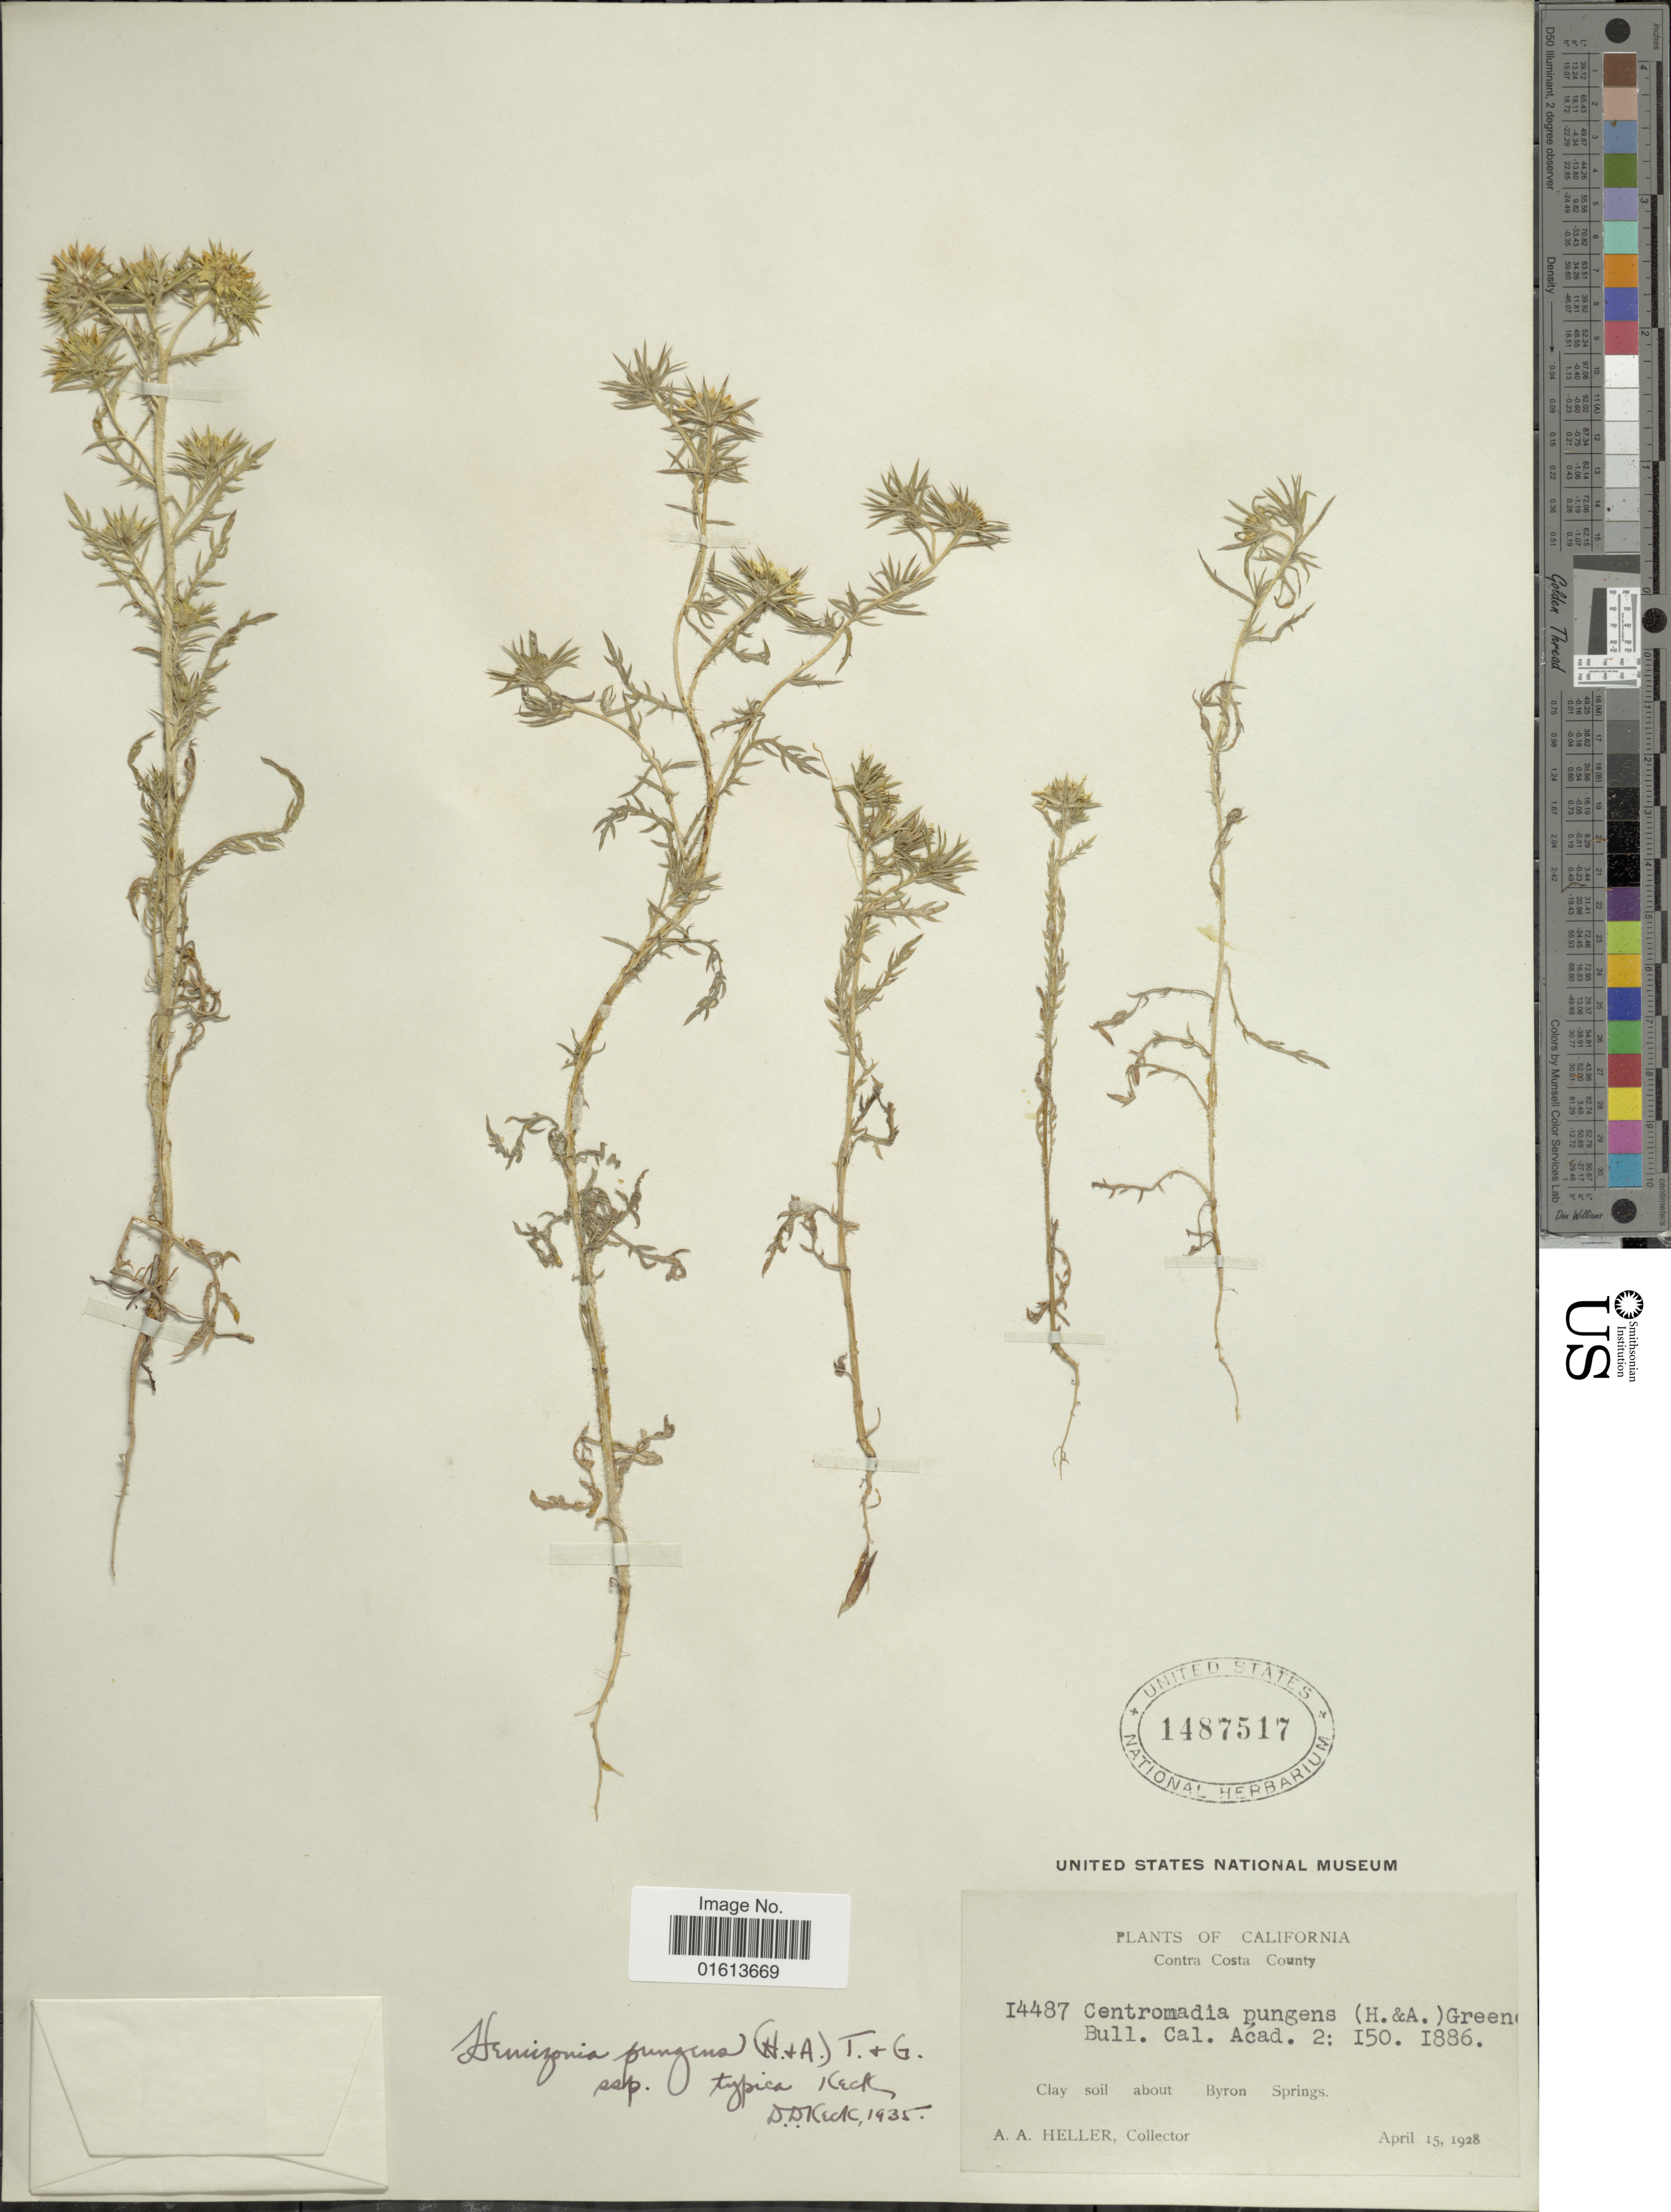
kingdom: Plantae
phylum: Tracheophyta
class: Magnoliopsida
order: Asterales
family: Asteraceae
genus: Centromadia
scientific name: Centromadia pungens subsp. pungens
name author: Hook. & Arn.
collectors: A. A. Heller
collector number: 14487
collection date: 1928-04-15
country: United States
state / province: California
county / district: Contra Costa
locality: California. Contra Costa County. Clay soil about Byron Springs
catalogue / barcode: US 1487517